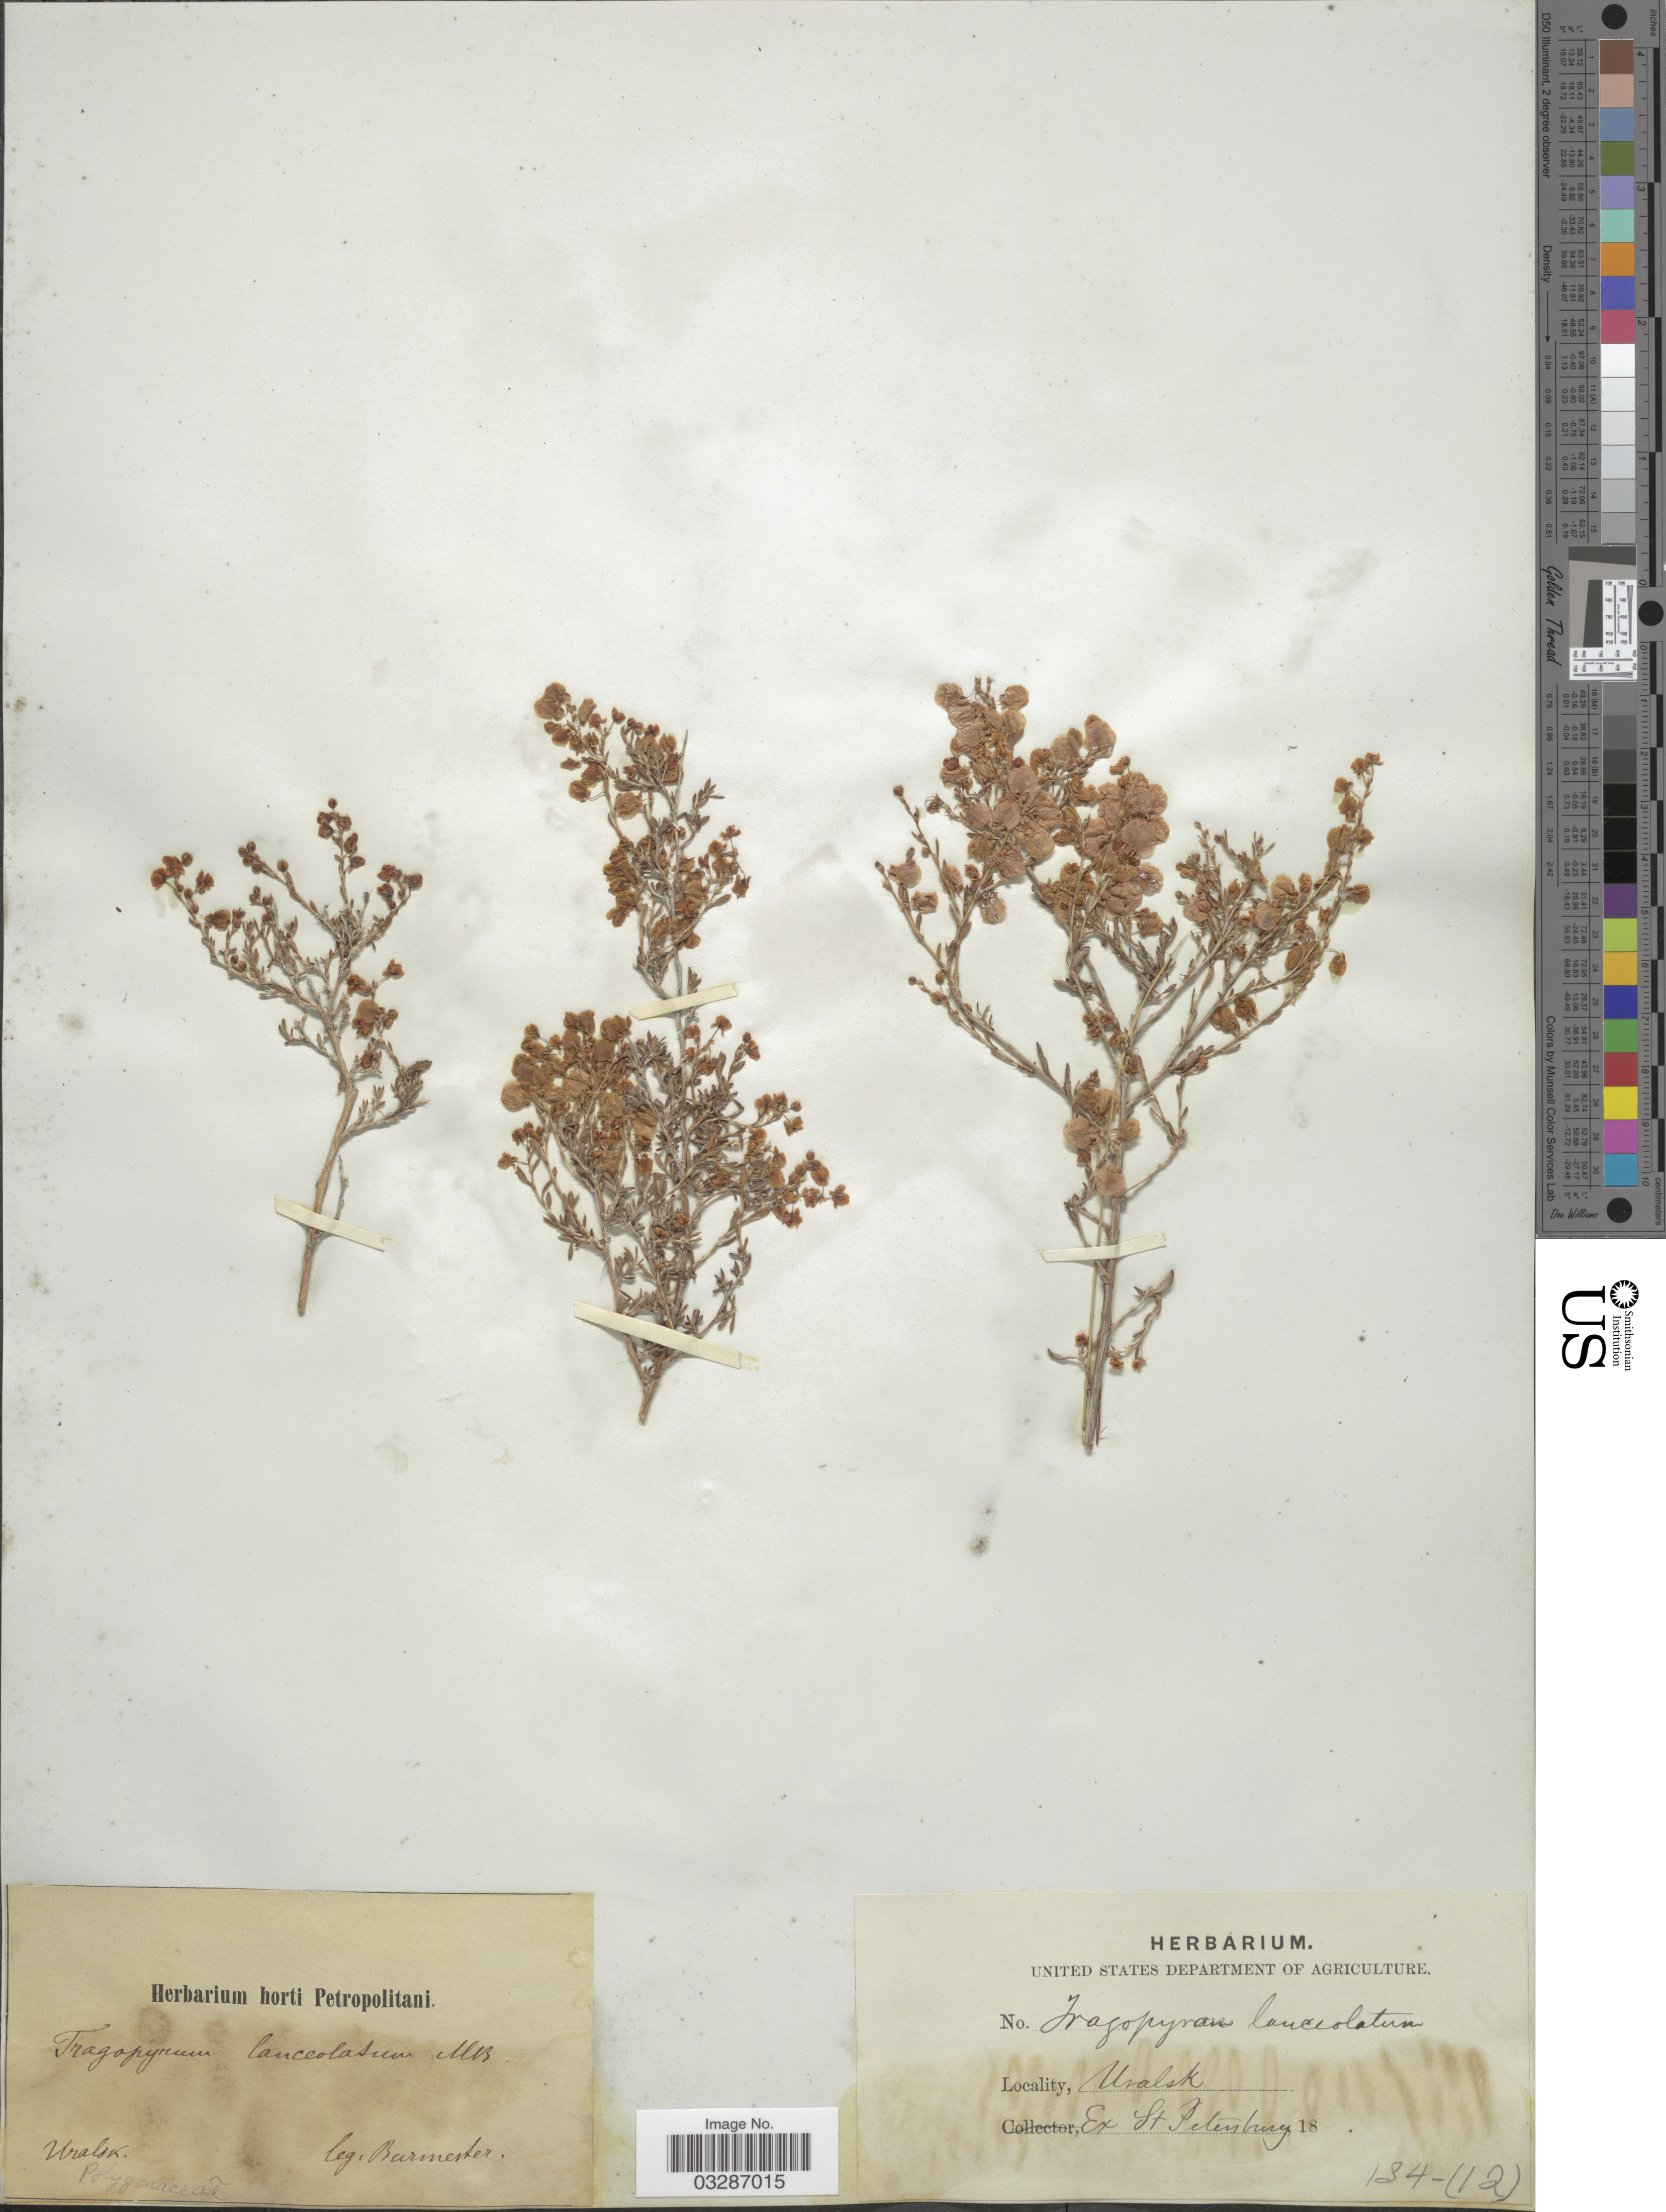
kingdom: Plantae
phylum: Tracheophyta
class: Magnoliopsida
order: Caryophyllales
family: Polygonaceae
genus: Atraphaxis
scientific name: Atraphaxis frutescens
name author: (L.) K. Koch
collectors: Burmester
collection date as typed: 18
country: Kazakhstan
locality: Uralsk.